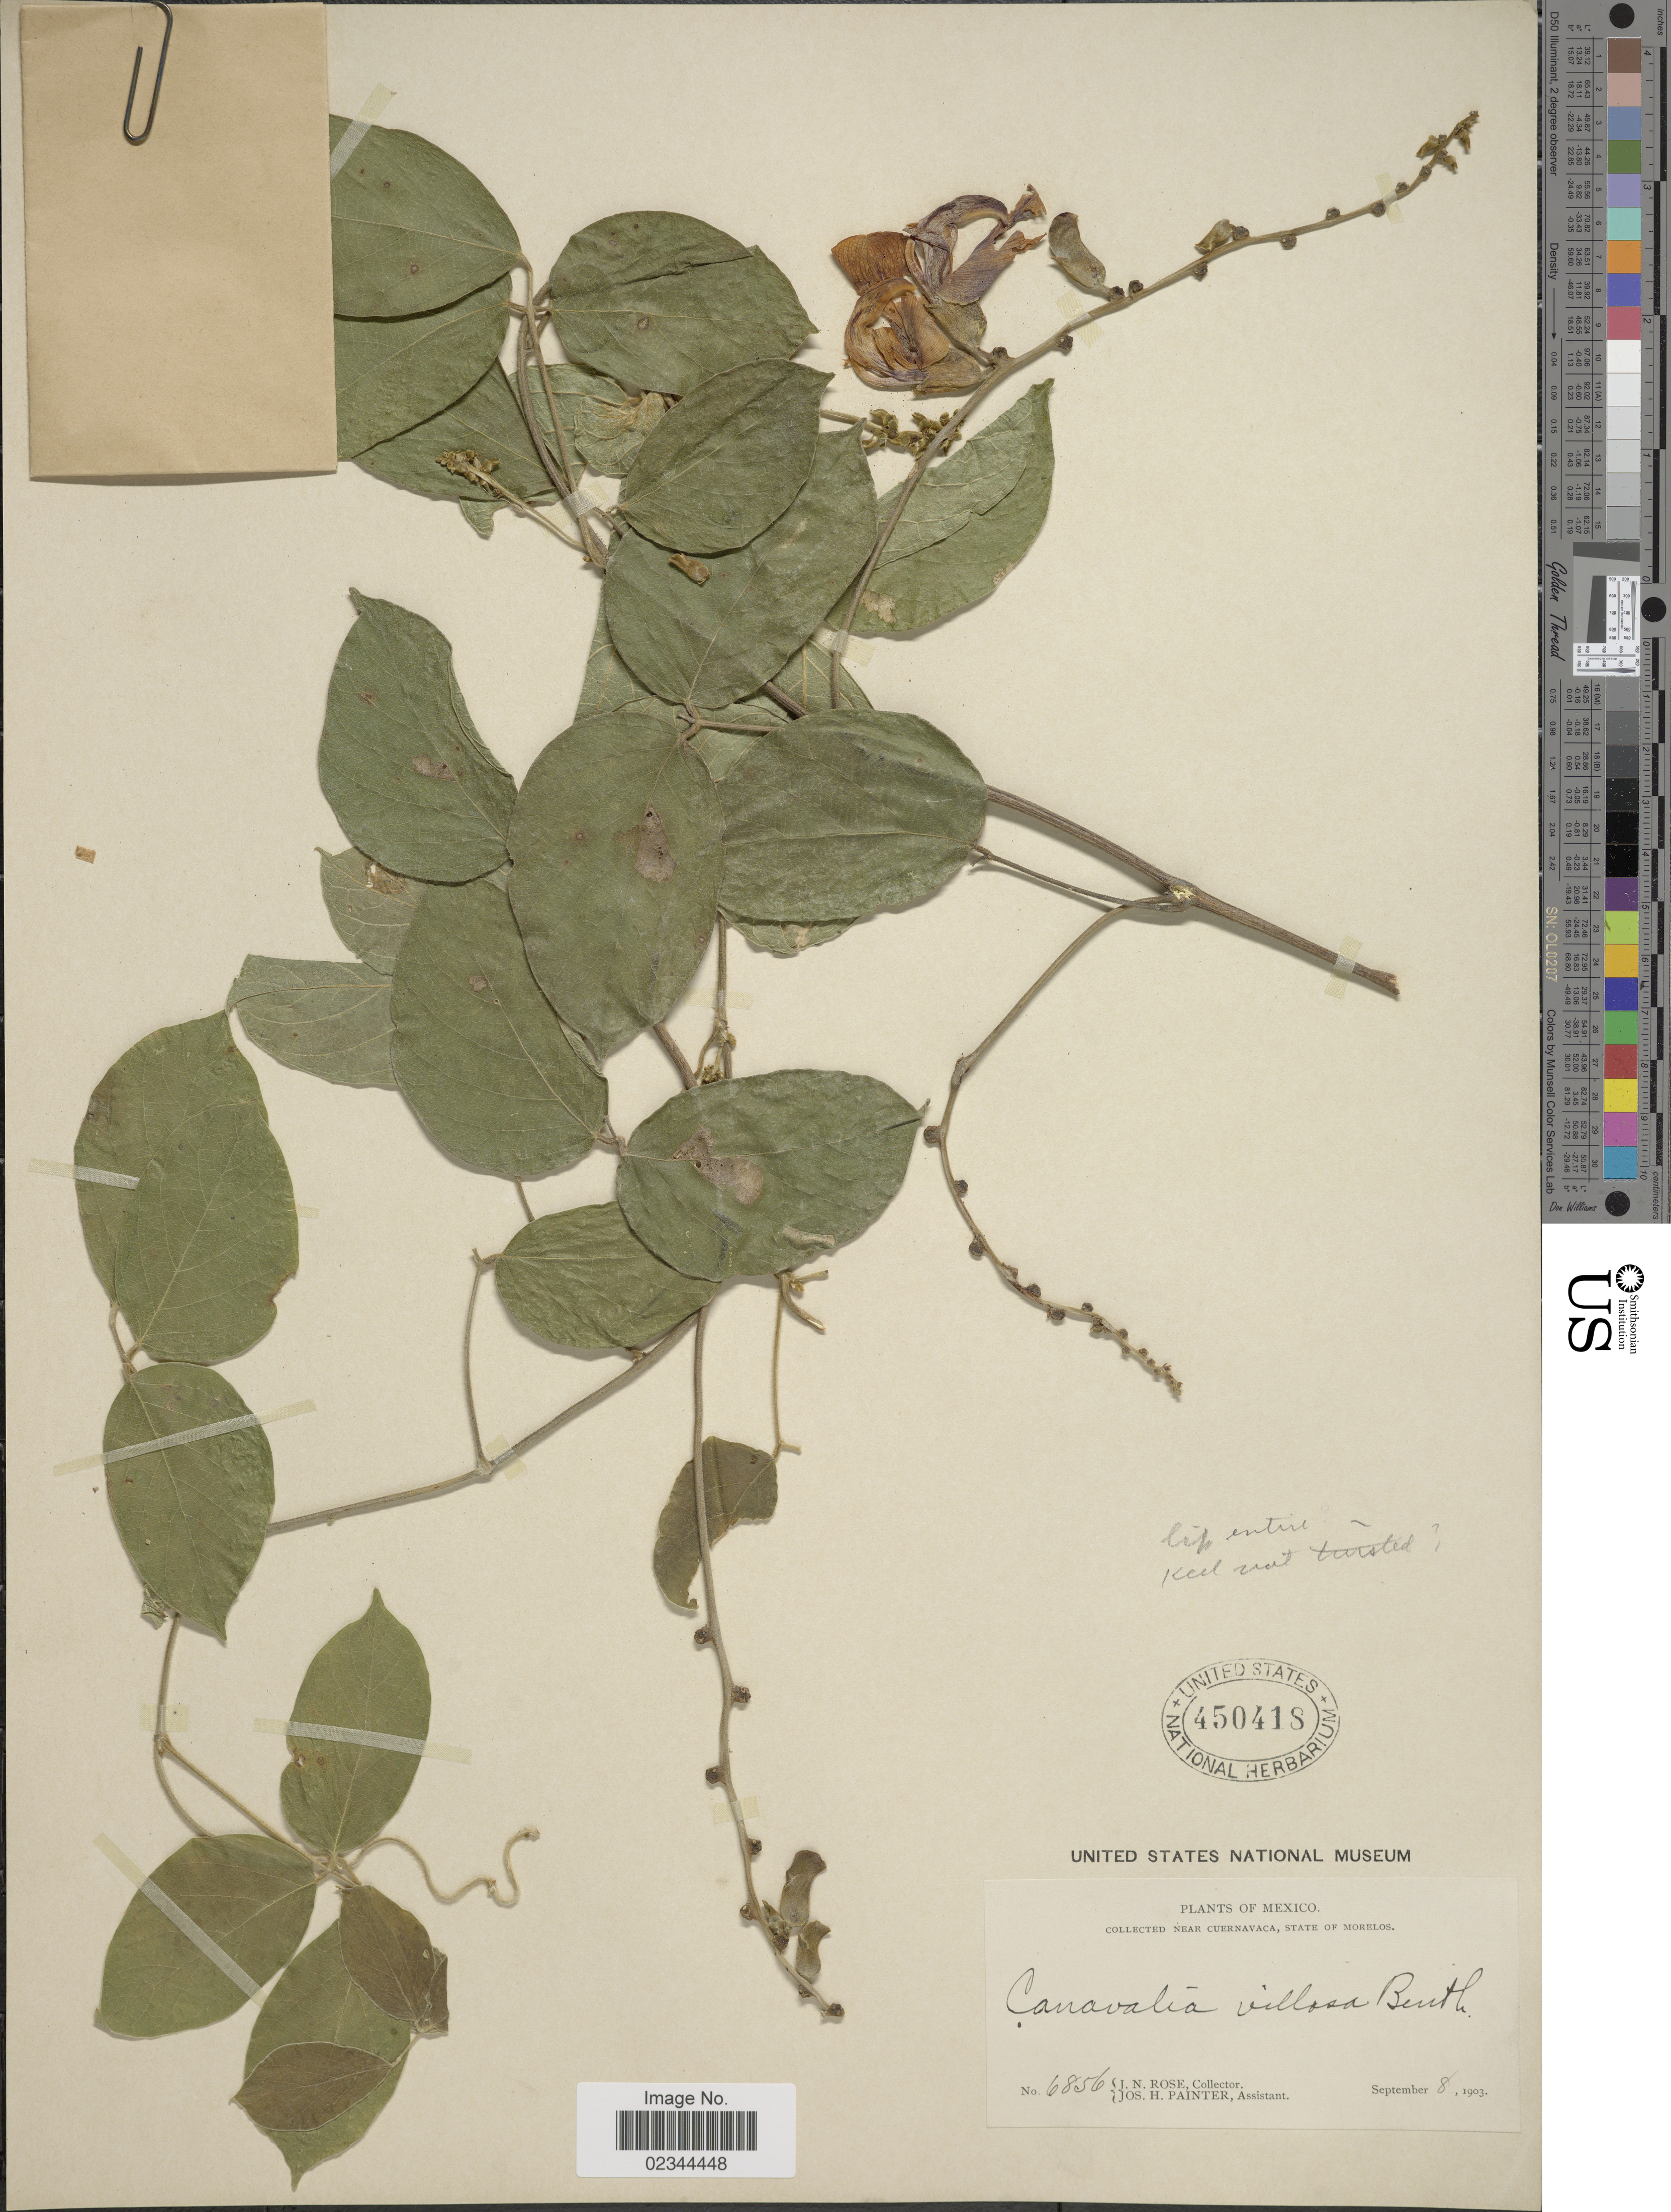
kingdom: Plantae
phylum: Tracheophyta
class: Magnoliopsida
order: Fabales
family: Fabaceae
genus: Canavalia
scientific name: Canavalia villosa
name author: Benth.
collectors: J. N. Rose & J. H. Painter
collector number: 6856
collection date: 1903-09-08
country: Mexico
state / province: Morelos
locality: Near Cuernavaca.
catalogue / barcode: US 450418